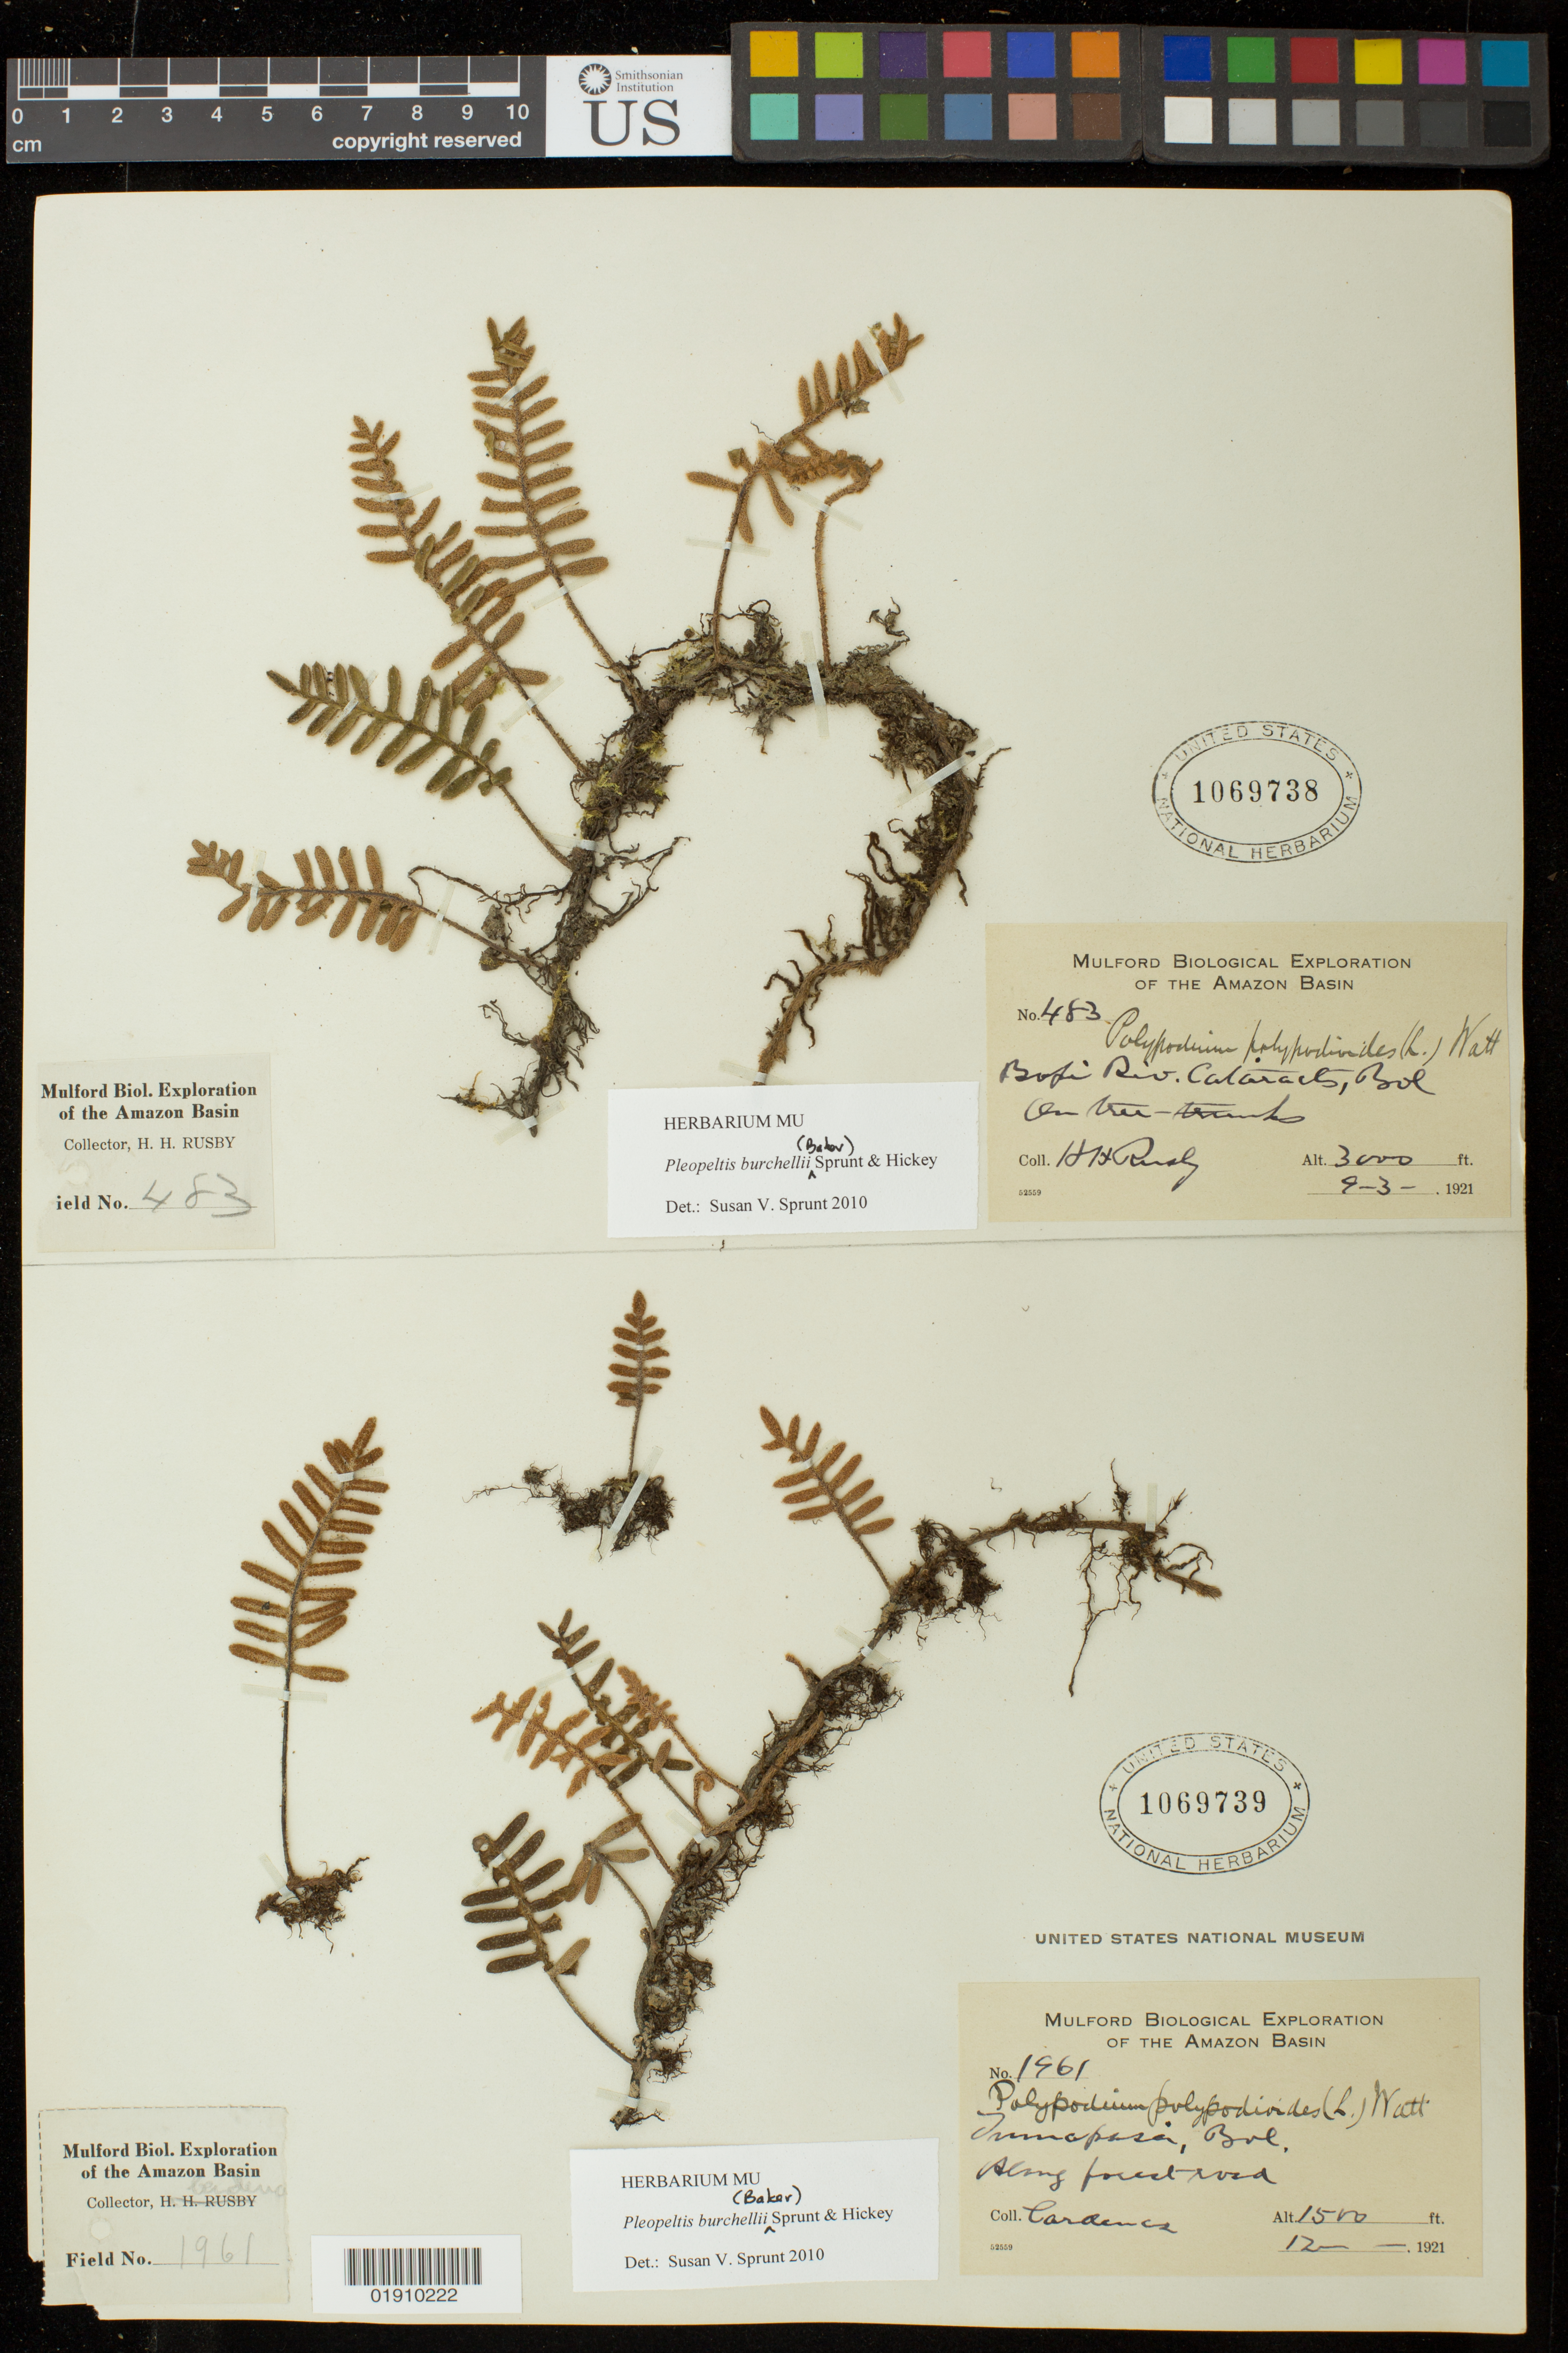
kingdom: Plantae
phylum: Tracheophyta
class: Polypodiopsida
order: Polypodiales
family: Polypodiaceae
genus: Pleopeltis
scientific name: Pleopeltis burchellii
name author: (Baker) Sprunt & Hickey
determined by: Sprunt, S. V.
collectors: H. H. Rusby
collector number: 483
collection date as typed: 9-3-1921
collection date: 1921-09-03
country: Bolivia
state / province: La Paz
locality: Cataracts of the Bopi River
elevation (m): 914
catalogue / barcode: US 1069738-2